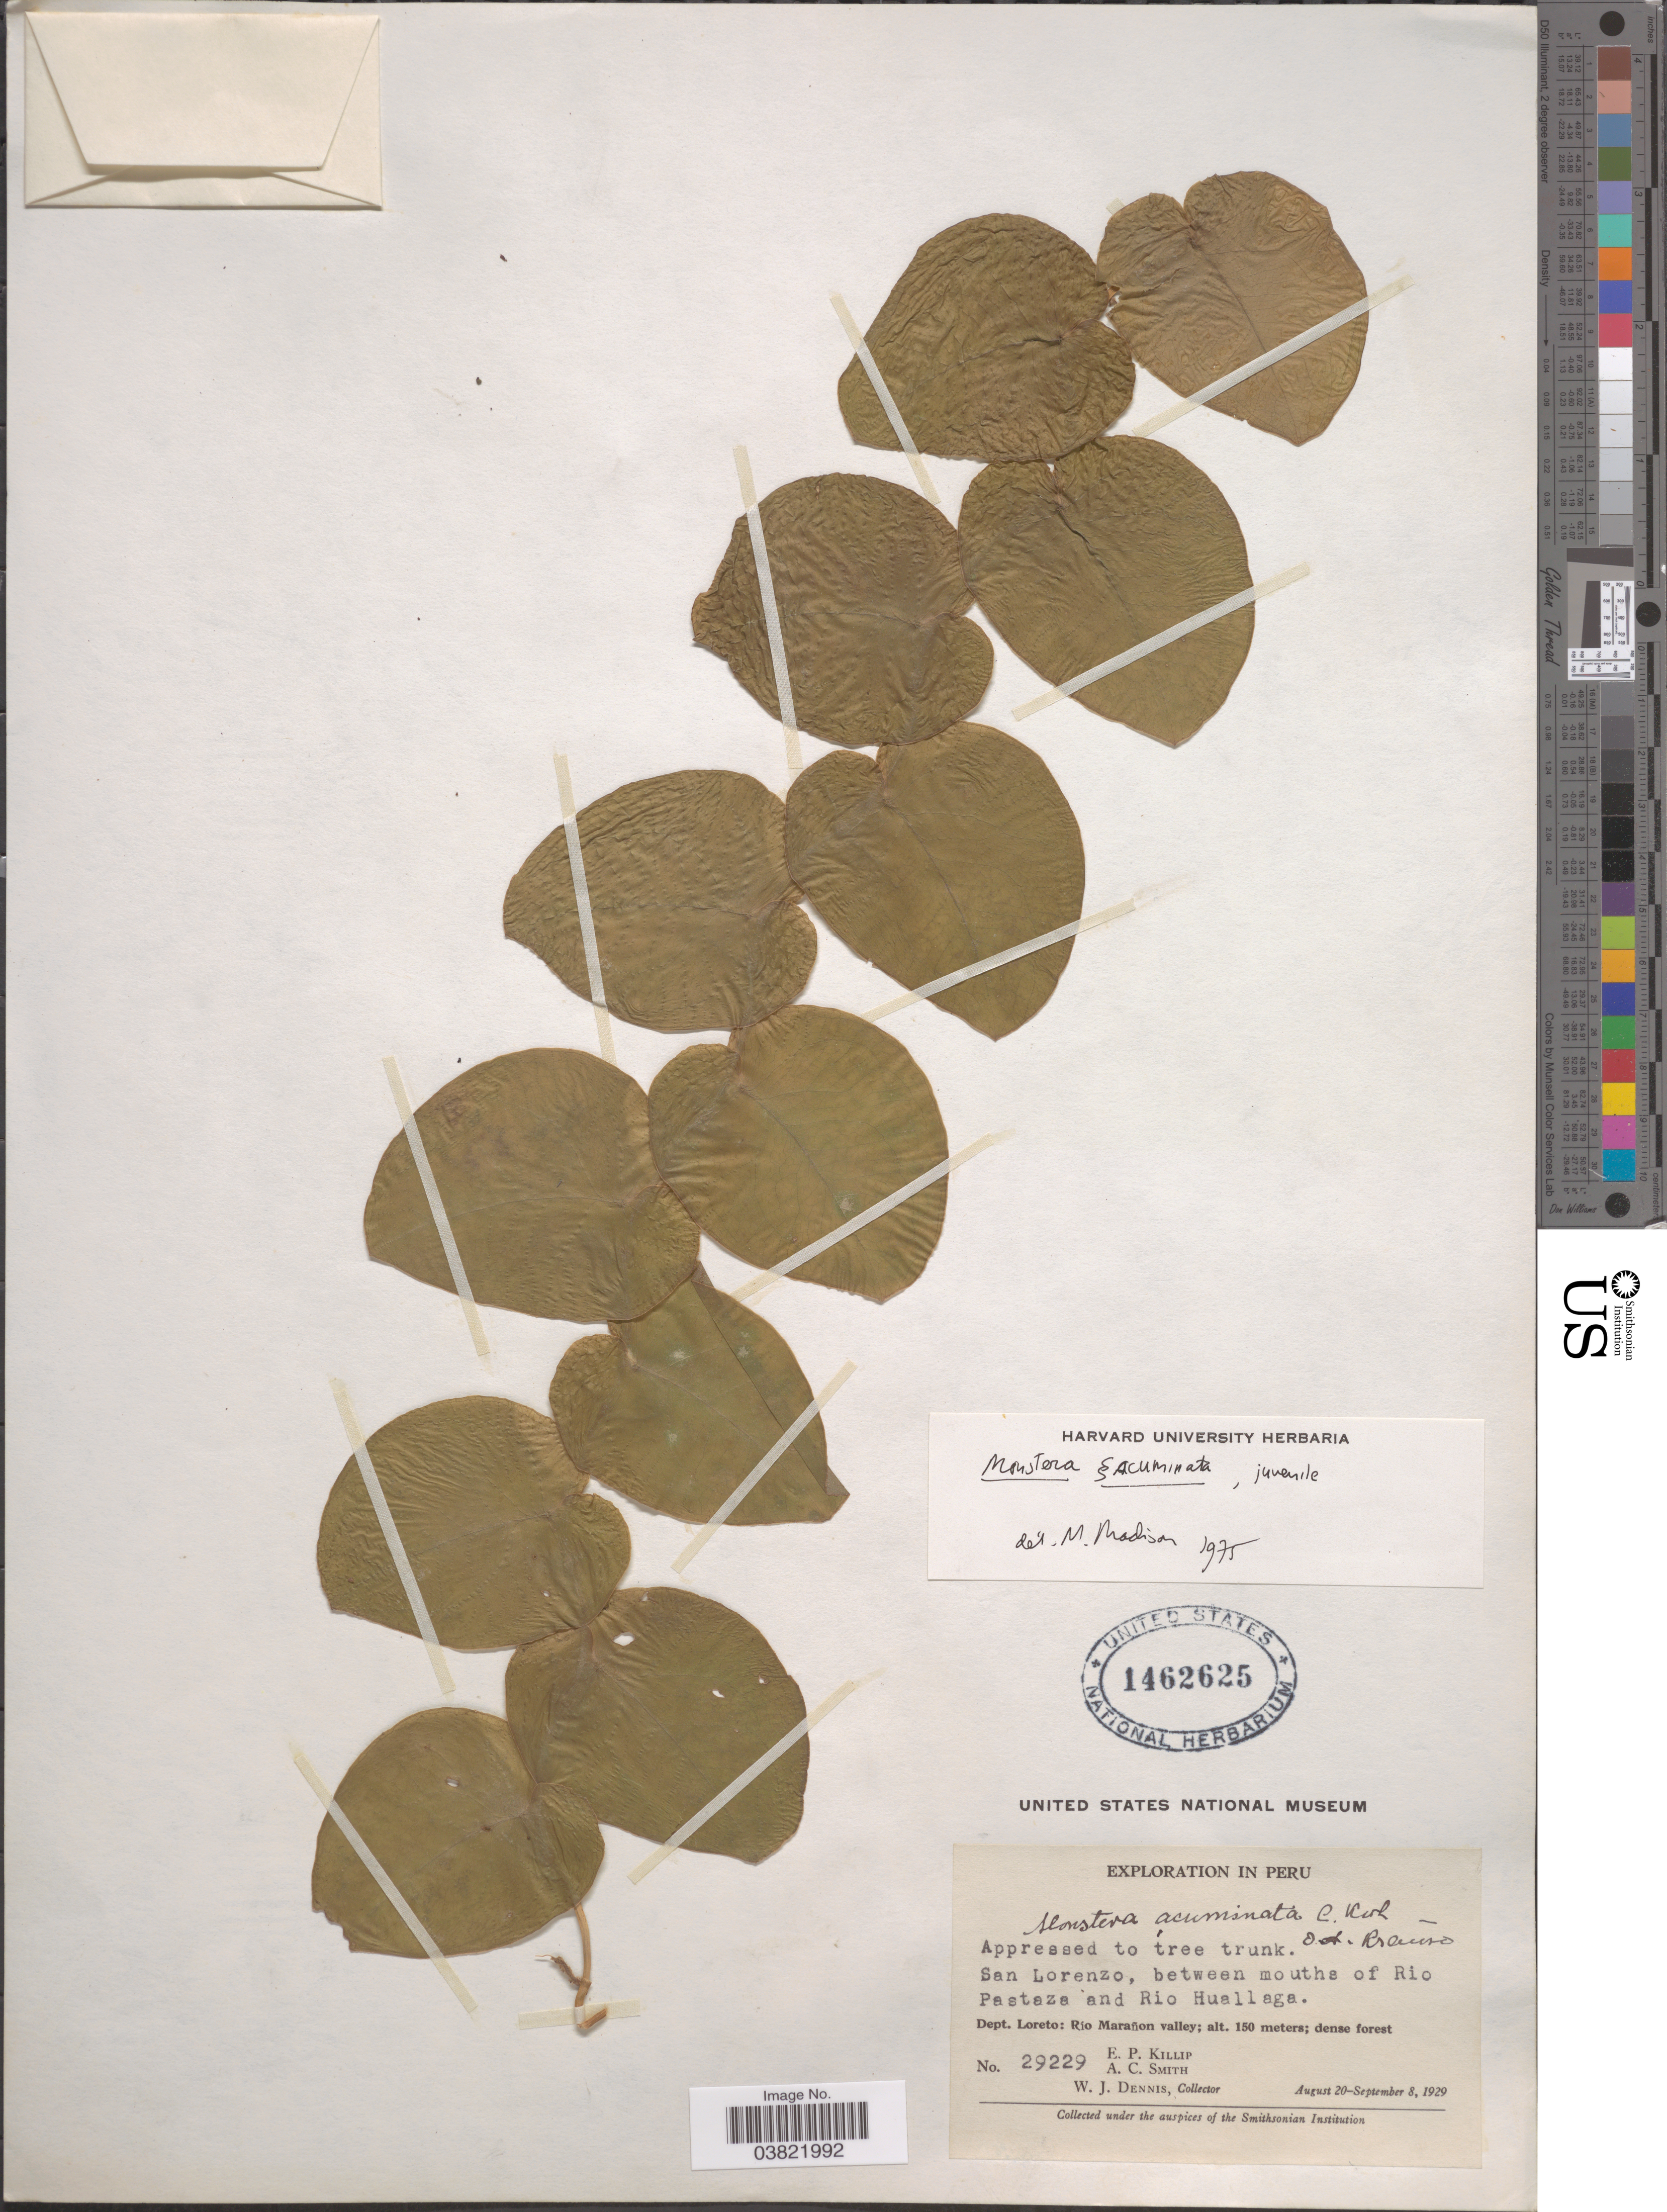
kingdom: Plantae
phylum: Tracheophyta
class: Liliopsida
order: Alismatales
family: Araceae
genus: Monstera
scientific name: Monstera sp.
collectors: E. P. Killip, A. C. Smith & W. J. Dennis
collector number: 29229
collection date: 1929-08-20/1929-09-08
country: Peru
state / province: Loreto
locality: San Lorenzo, between mouths of Rio Pastaza and Rio Huallaga. Dept. Loreto: Río Marañon valley.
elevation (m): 150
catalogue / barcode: US 1462625